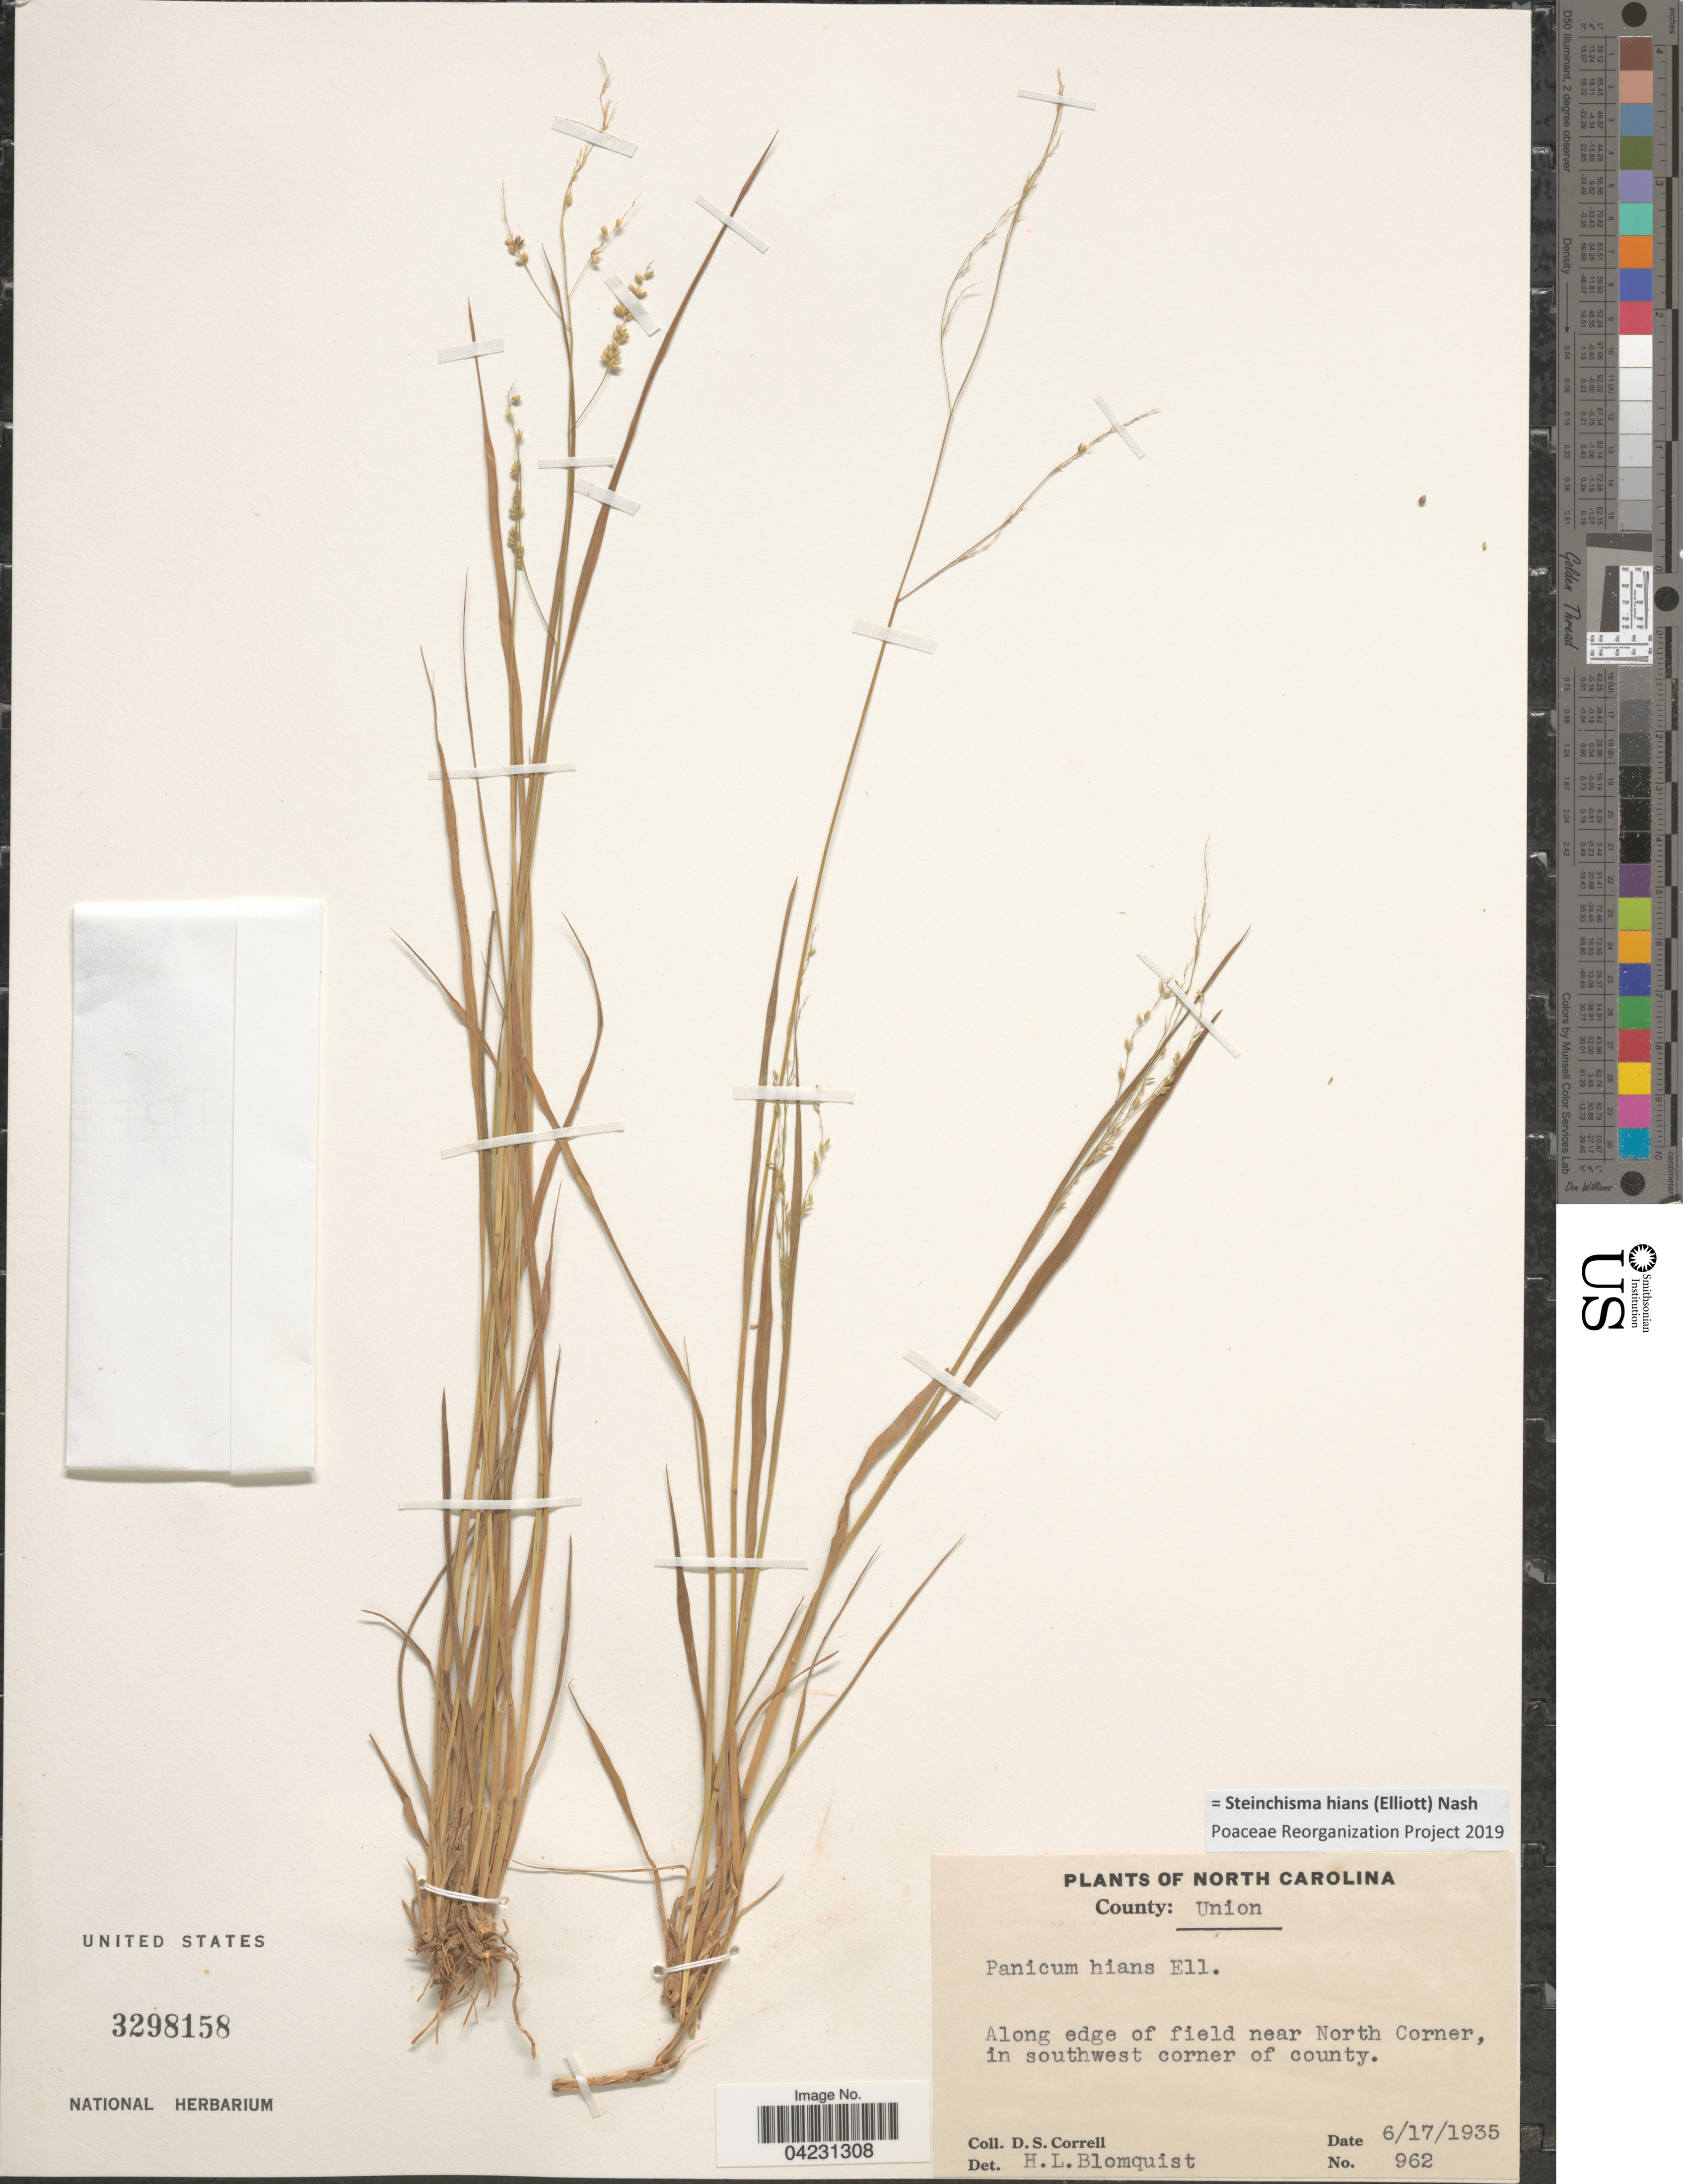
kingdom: Plantae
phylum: Tracheophyta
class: Liliopsida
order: Poales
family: Poaceae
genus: Steinchisma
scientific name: Steinchisma hians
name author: (Elliott) Nash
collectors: D. S. Correll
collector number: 962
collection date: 1935-06-17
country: United States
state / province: North Carolina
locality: County: Union. Along edge of field near North Corner, in southwest corner of county.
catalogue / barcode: US 3298158